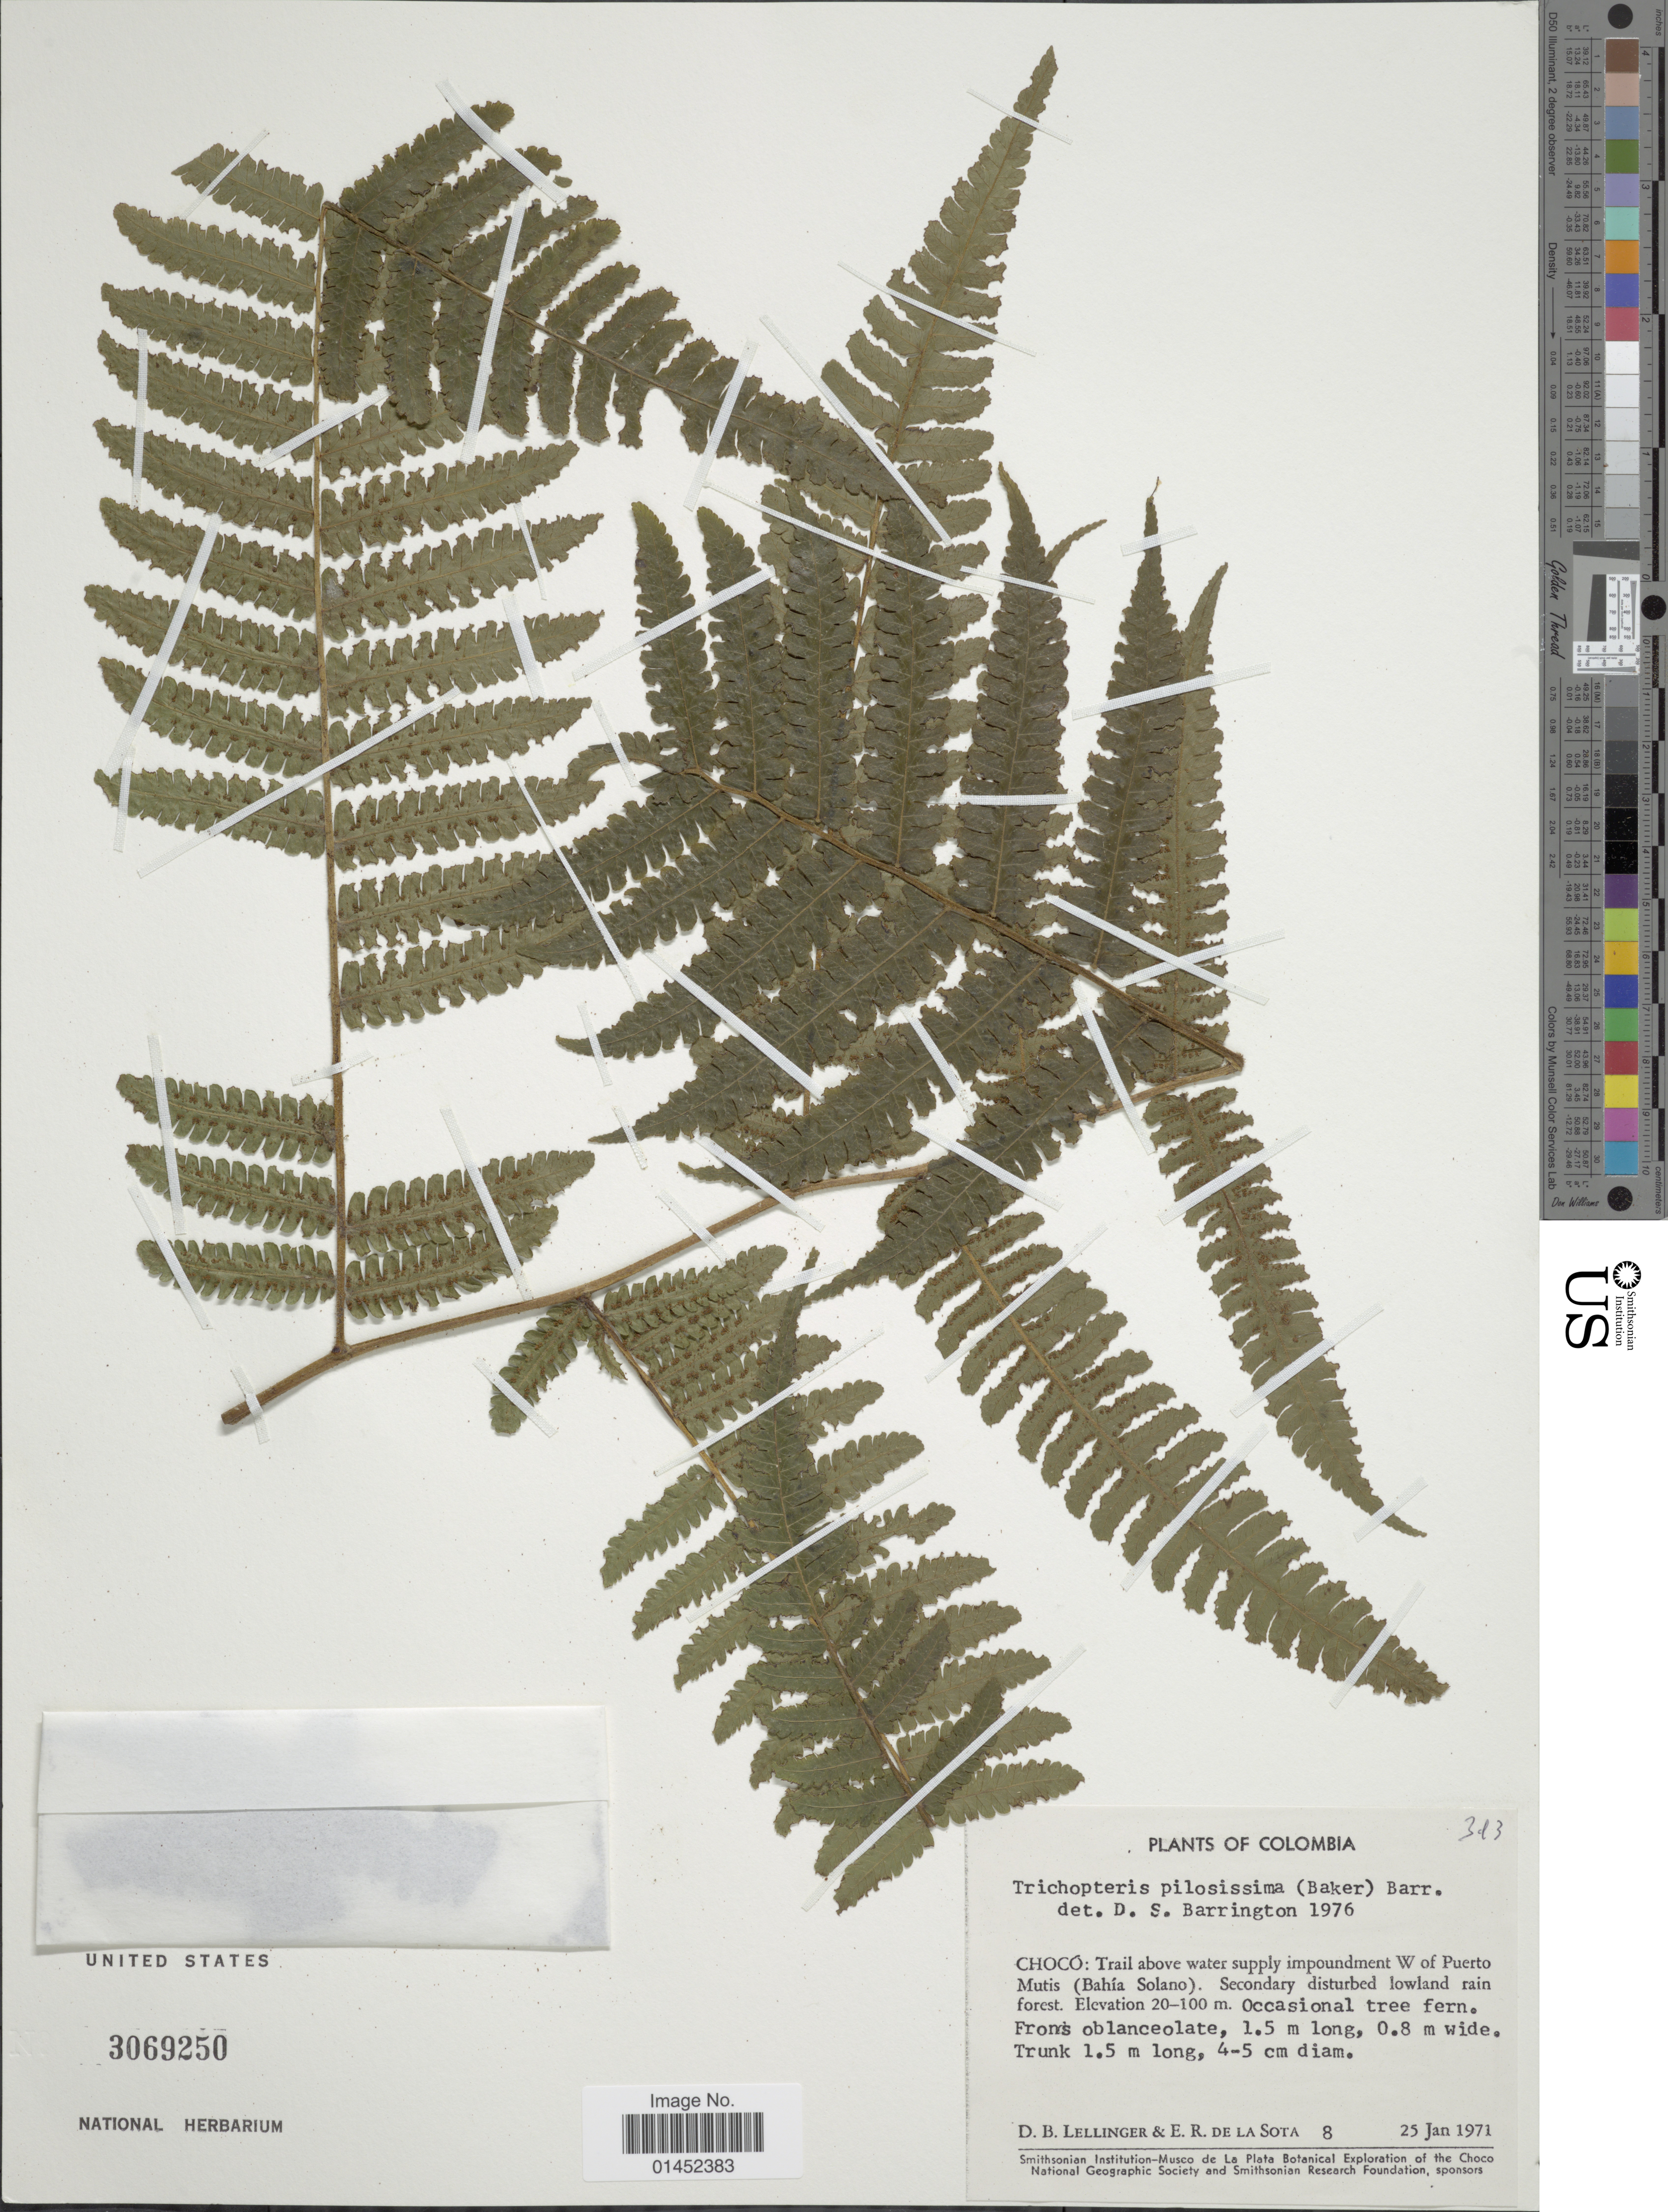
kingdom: Plantae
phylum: Tracheophyta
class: Polypodiopsida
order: Cyatheales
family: Cyatheaceae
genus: Cyathea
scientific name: Cyathea pilosissima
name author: (Baker) Domin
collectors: D. B. Lellinger & E. R. de la Sota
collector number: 8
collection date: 1971-01-25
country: Colombia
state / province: Chocó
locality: Trail above water supply impoundment W of Puerto Mutis (Bahía Solnao)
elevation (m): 20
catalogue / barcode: US 3069250